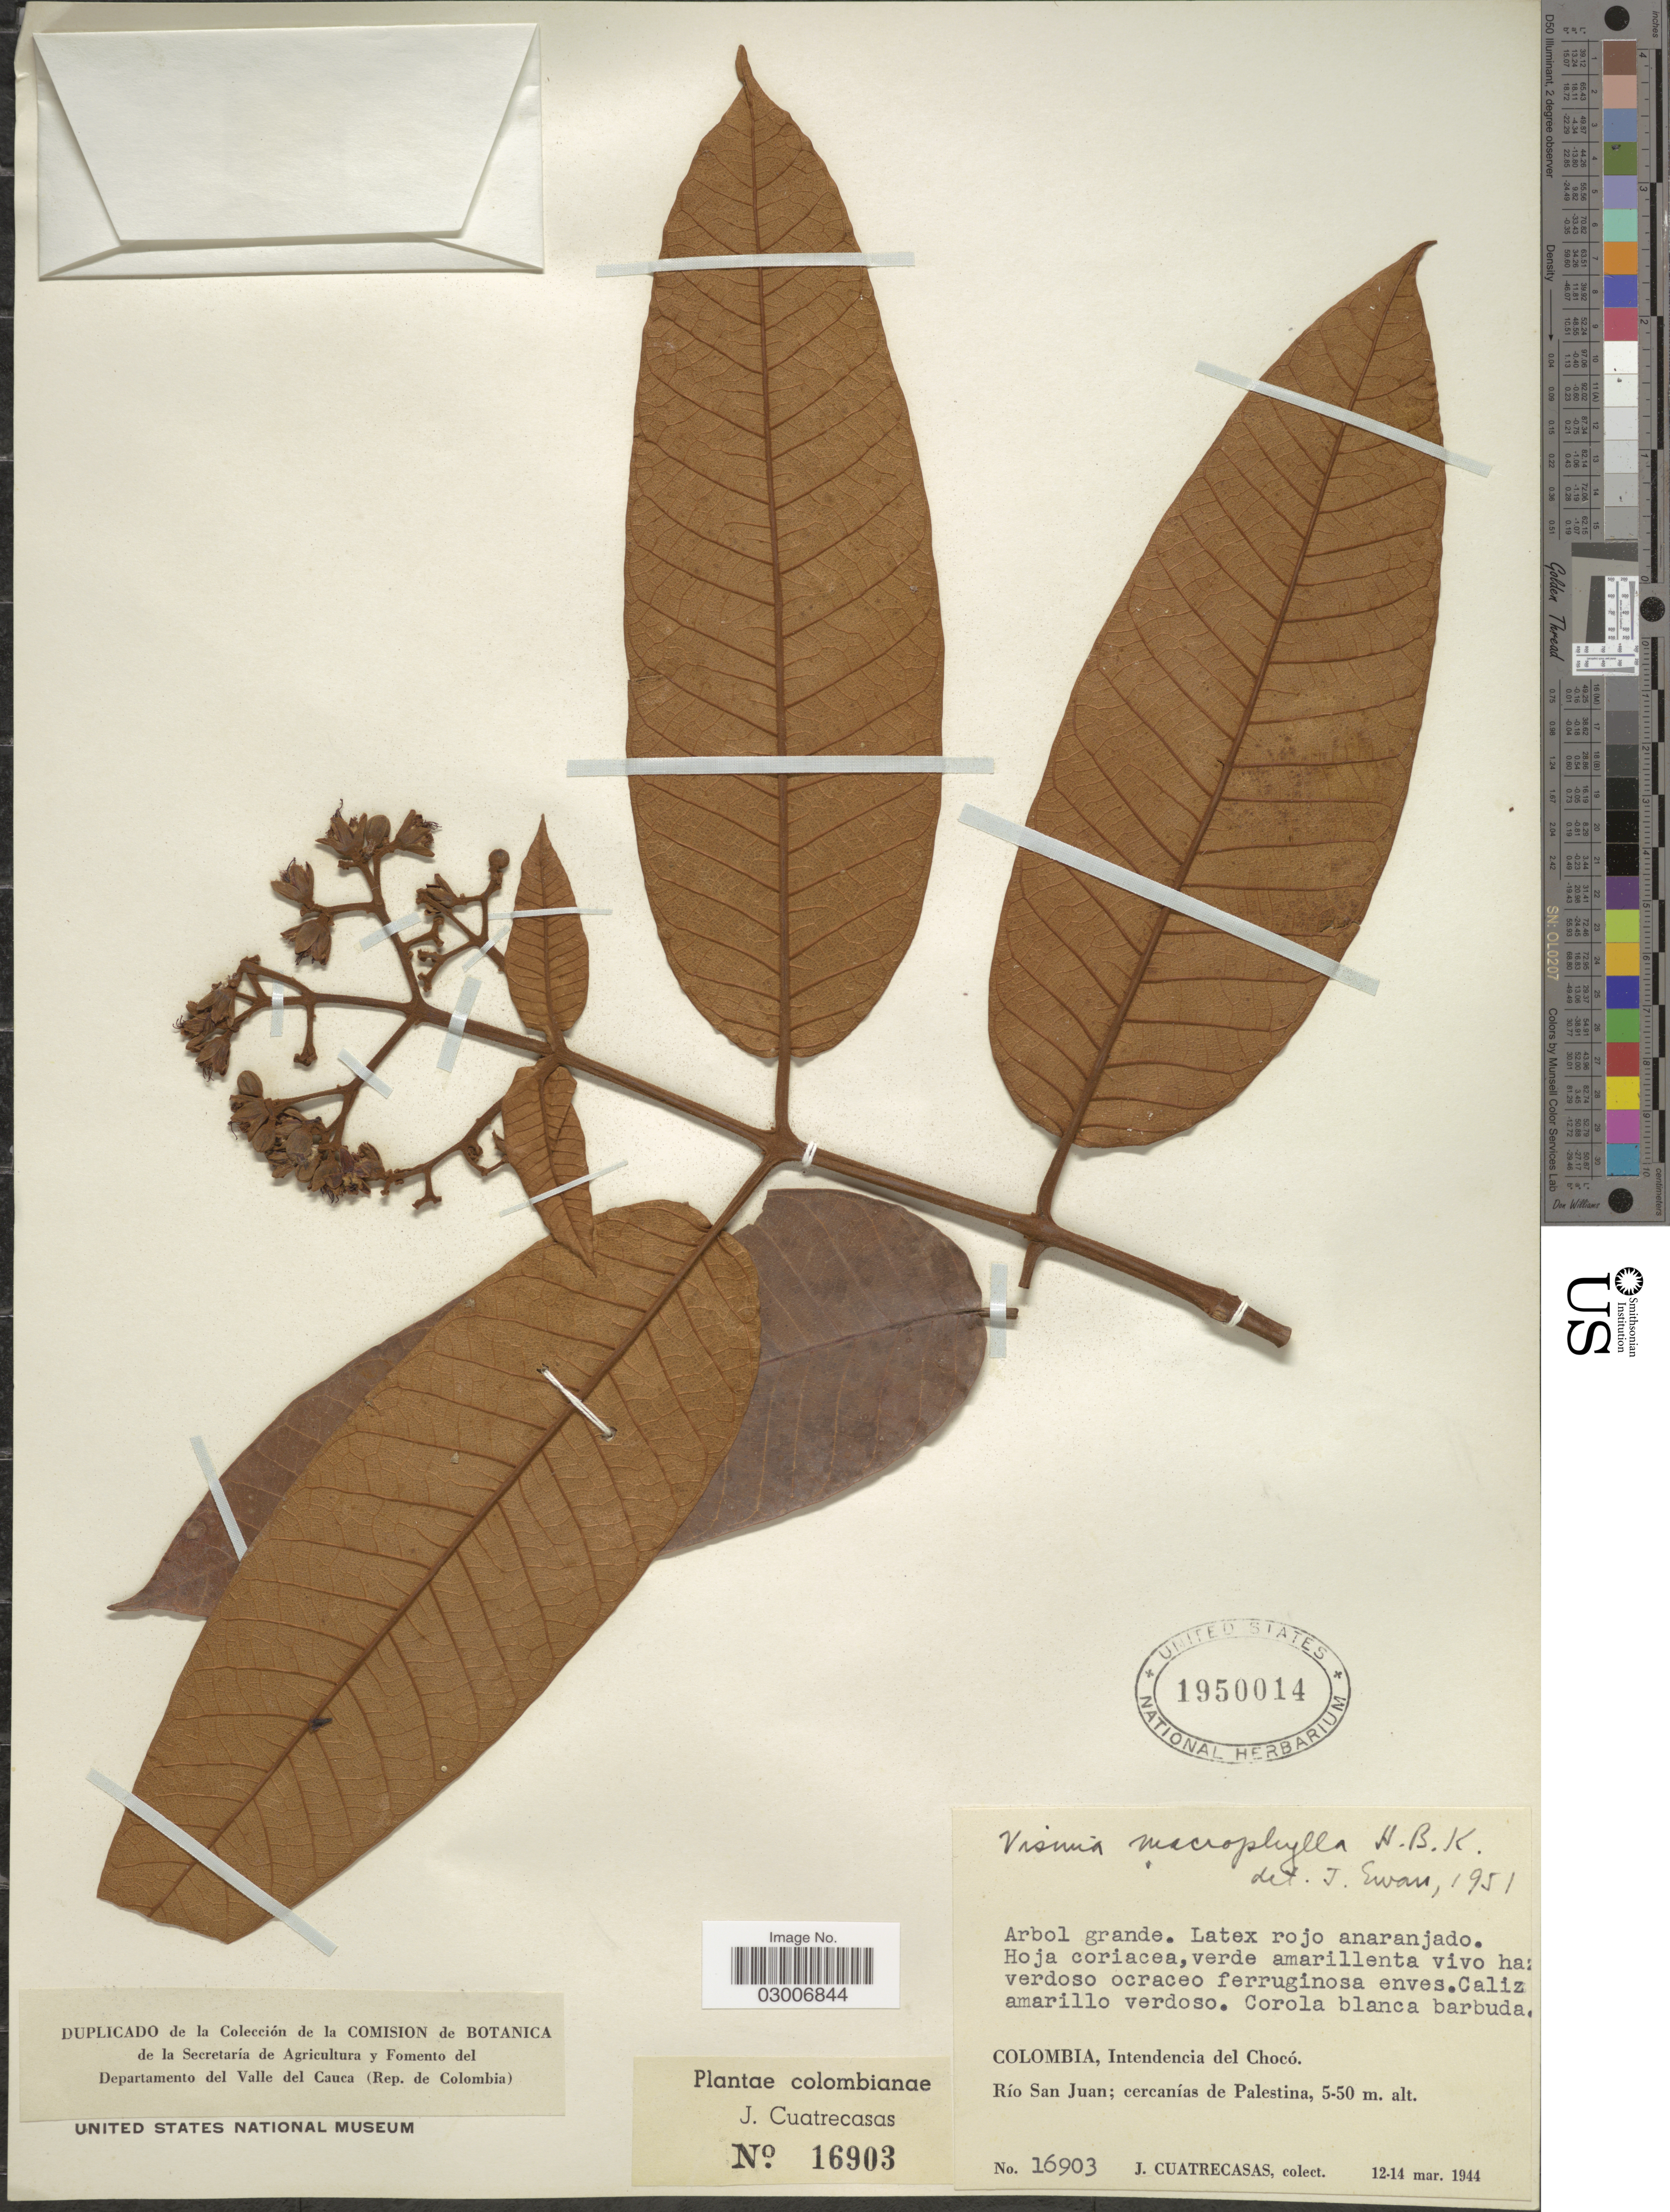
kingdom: Plantae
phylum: Tracheophyta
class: Magnoliopsida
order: Malpighiales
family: Hypericaceae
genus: Vismia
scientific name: Vismia macrophylla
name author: Kunth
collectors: J. Cuatrecasas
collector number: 16903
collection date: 1944-03-12/1944-03-14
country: Colombia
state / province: Chocó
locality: Intendencia del Chocó. Río San Juan; cercanías de Palestina.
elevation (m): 5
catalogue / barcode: US 1950014